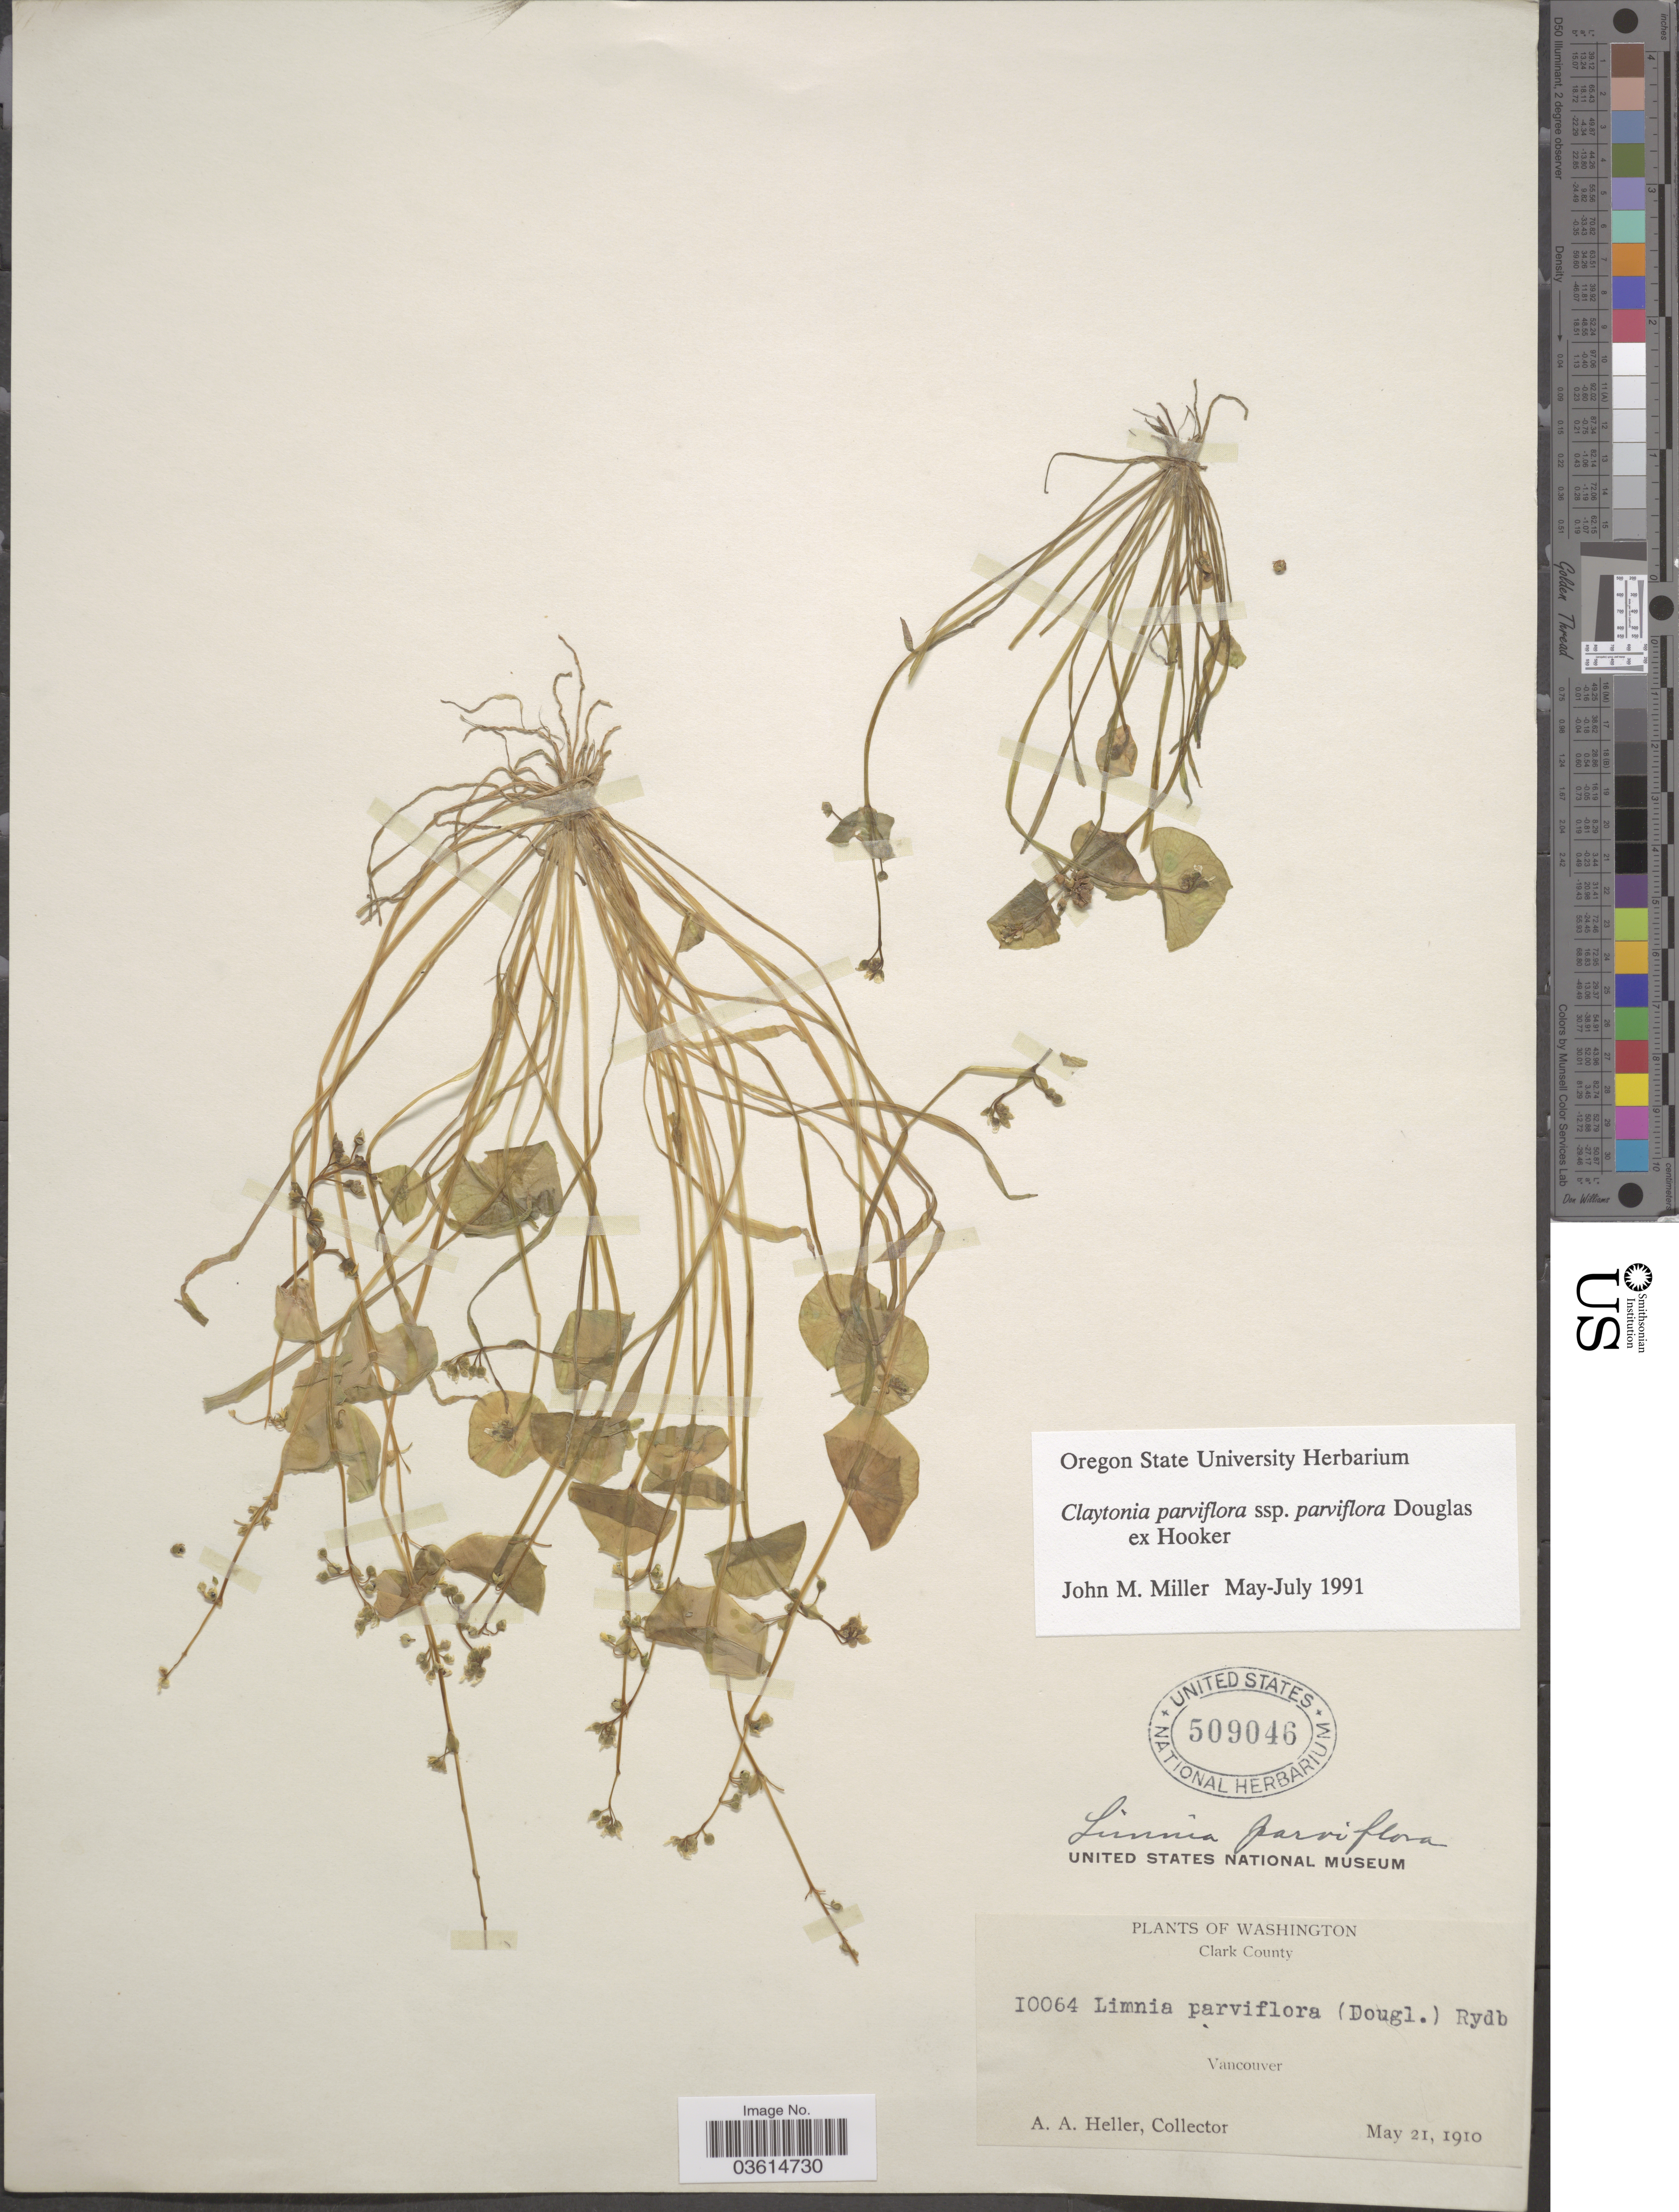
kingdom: Plantae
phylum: Tracheophyta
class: Magnoliopsida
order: Caryophyllales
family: Montiaceae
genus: Claytonia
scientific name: Claytonia parviflora subsp. parviflora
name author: Douglas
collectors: A. A. Heller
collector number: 10064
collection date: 1910-05-21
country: United States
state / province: Washington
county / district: Clark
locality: Clark County. Vancouver.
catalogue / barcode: US 509046